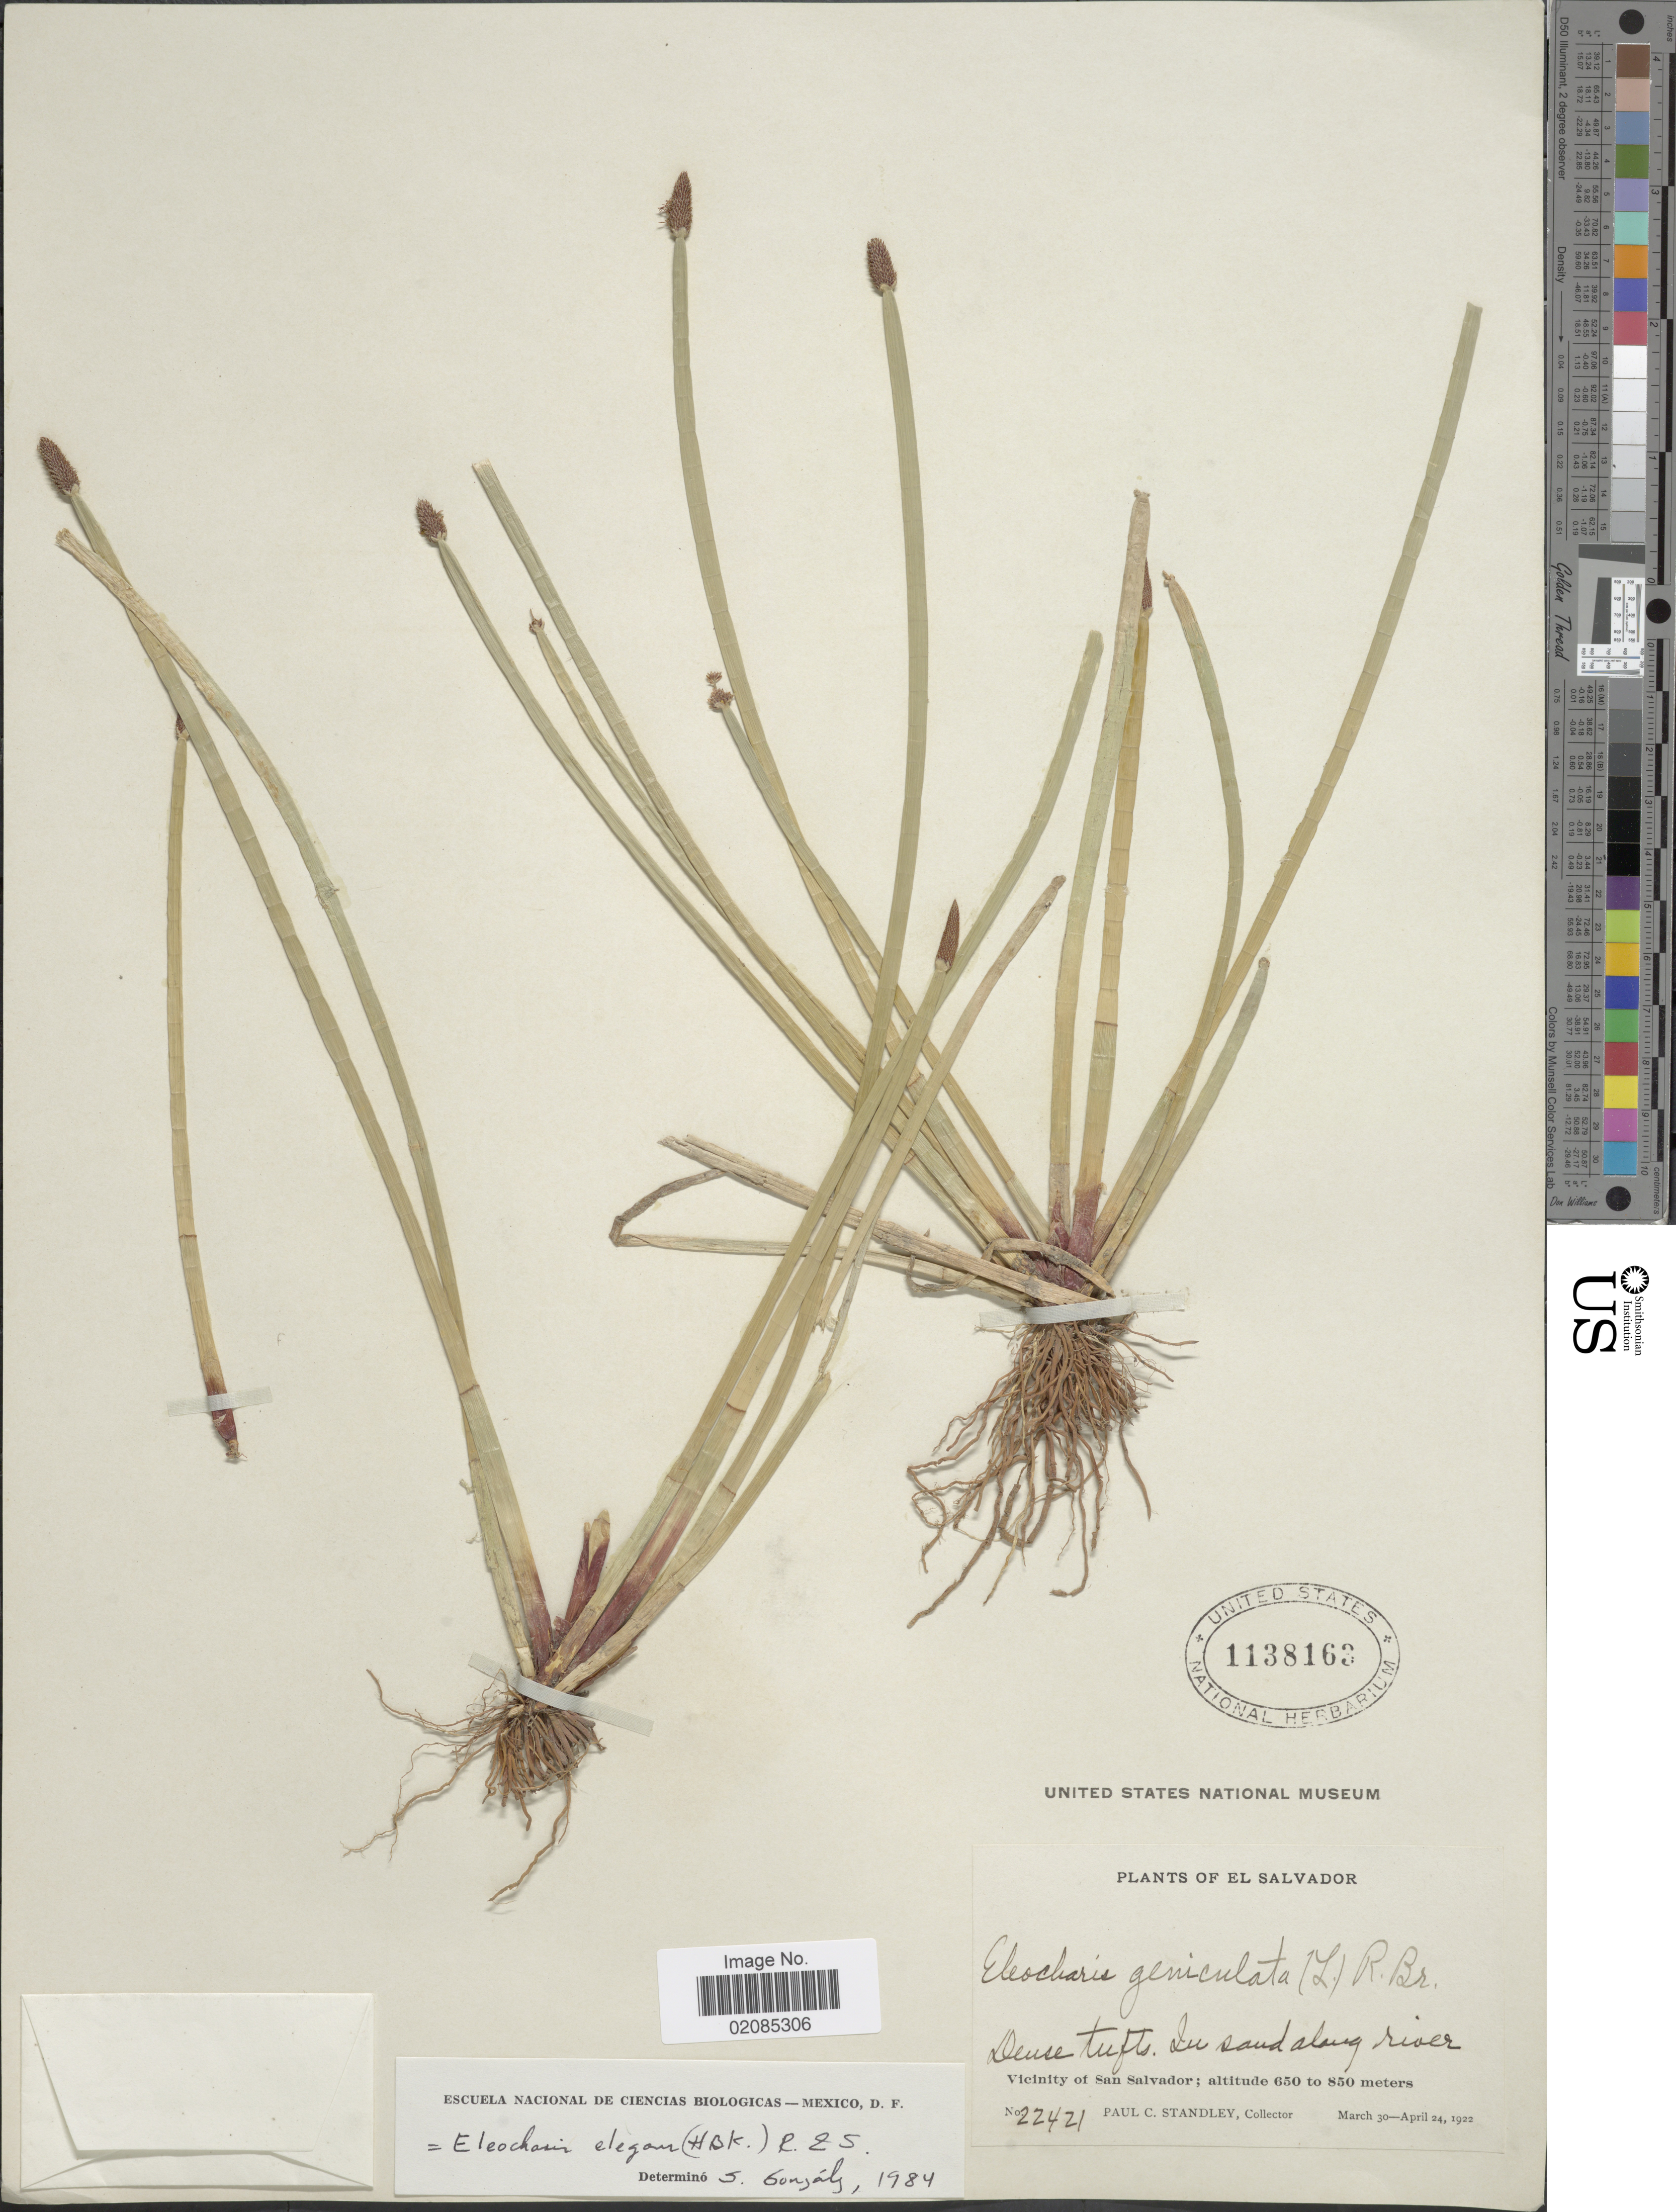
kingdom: Plantae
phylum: Tracheophyta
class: Liliopsida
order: Poales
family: Cyperaceae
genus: Eleocharis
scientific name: Eleocharis elegans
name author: (Kunth) Roem. & Schult.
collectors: P. C. Standley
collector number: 22421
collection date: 1922-03-30/1922-04-24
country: El Salvador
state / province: San Salvador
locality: In sand along river. Vicinity of San Salvador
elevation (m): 650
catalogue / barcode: US 1138163